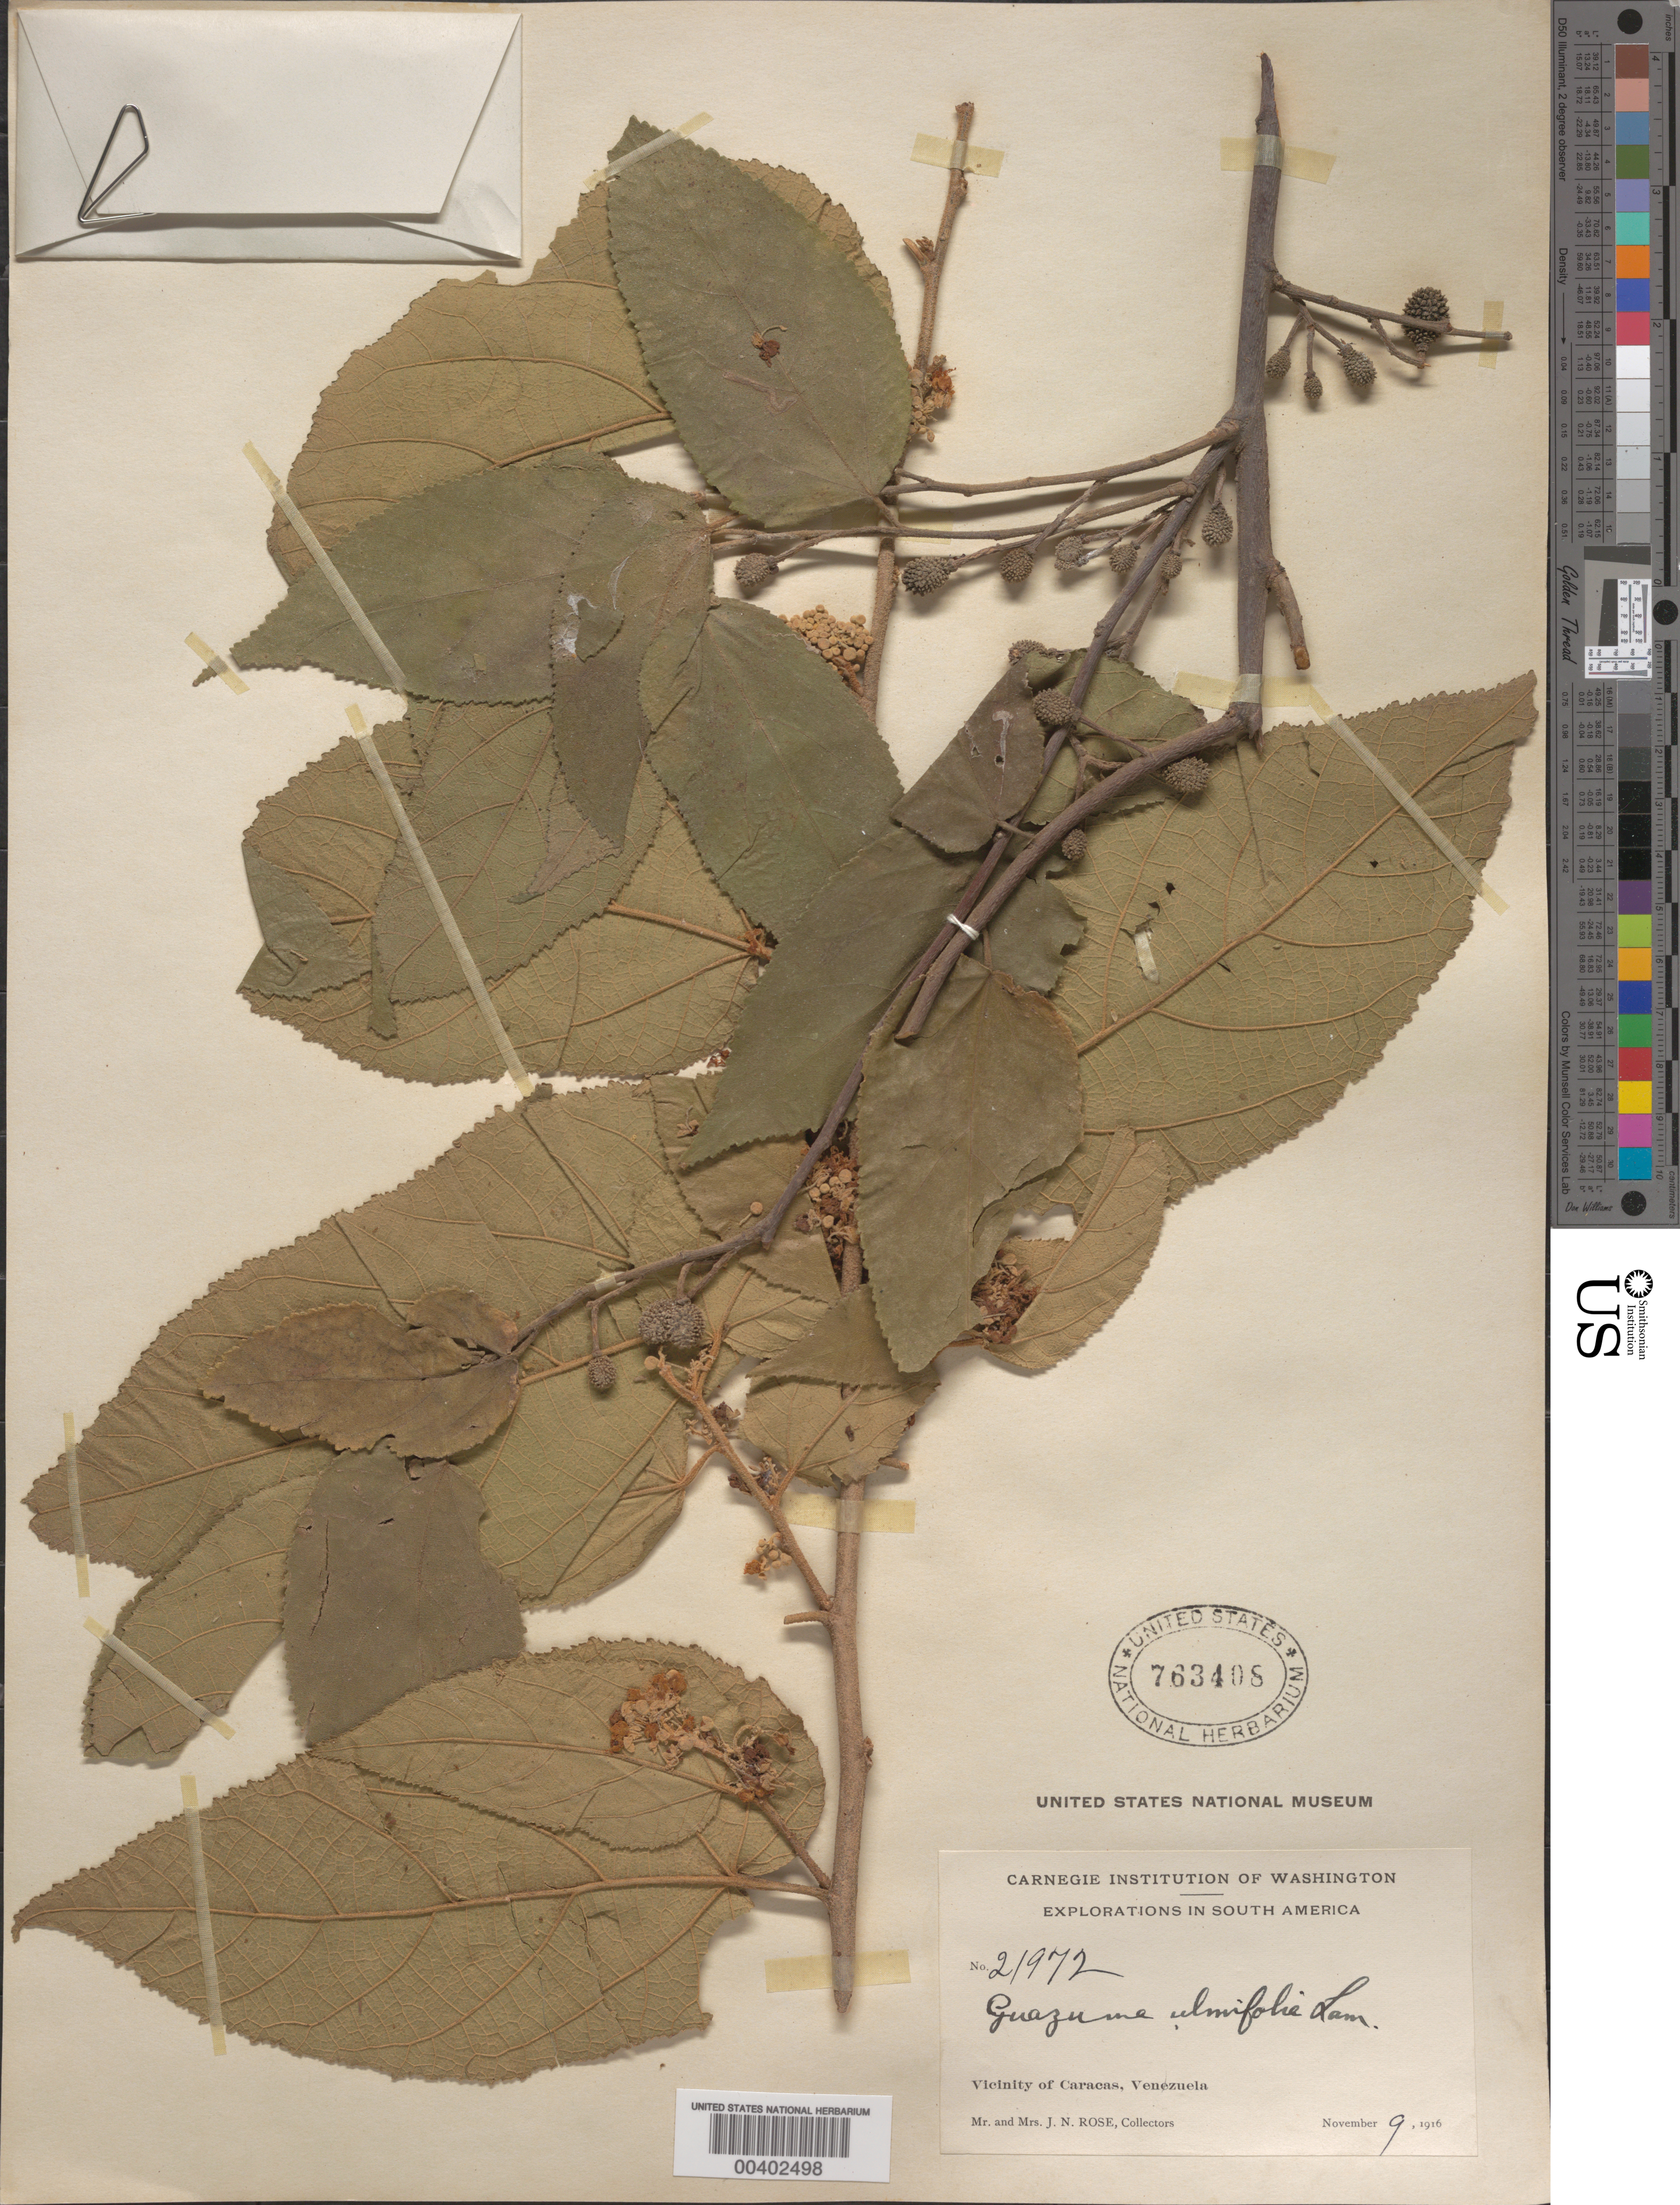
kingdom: Plantae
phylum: Tracheophyta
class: Magnoliopsida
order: Malvales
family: Malvaceae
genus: Guazuma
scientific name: Guazuma ulmifolia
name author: Lam.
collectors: J. N. Rose & J. N. Rose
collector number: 21972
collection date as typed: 09 Nov 1916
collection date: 1916-11-09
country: Venezuela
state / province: Distrito Federal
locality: Caracas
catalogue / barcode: US 763408